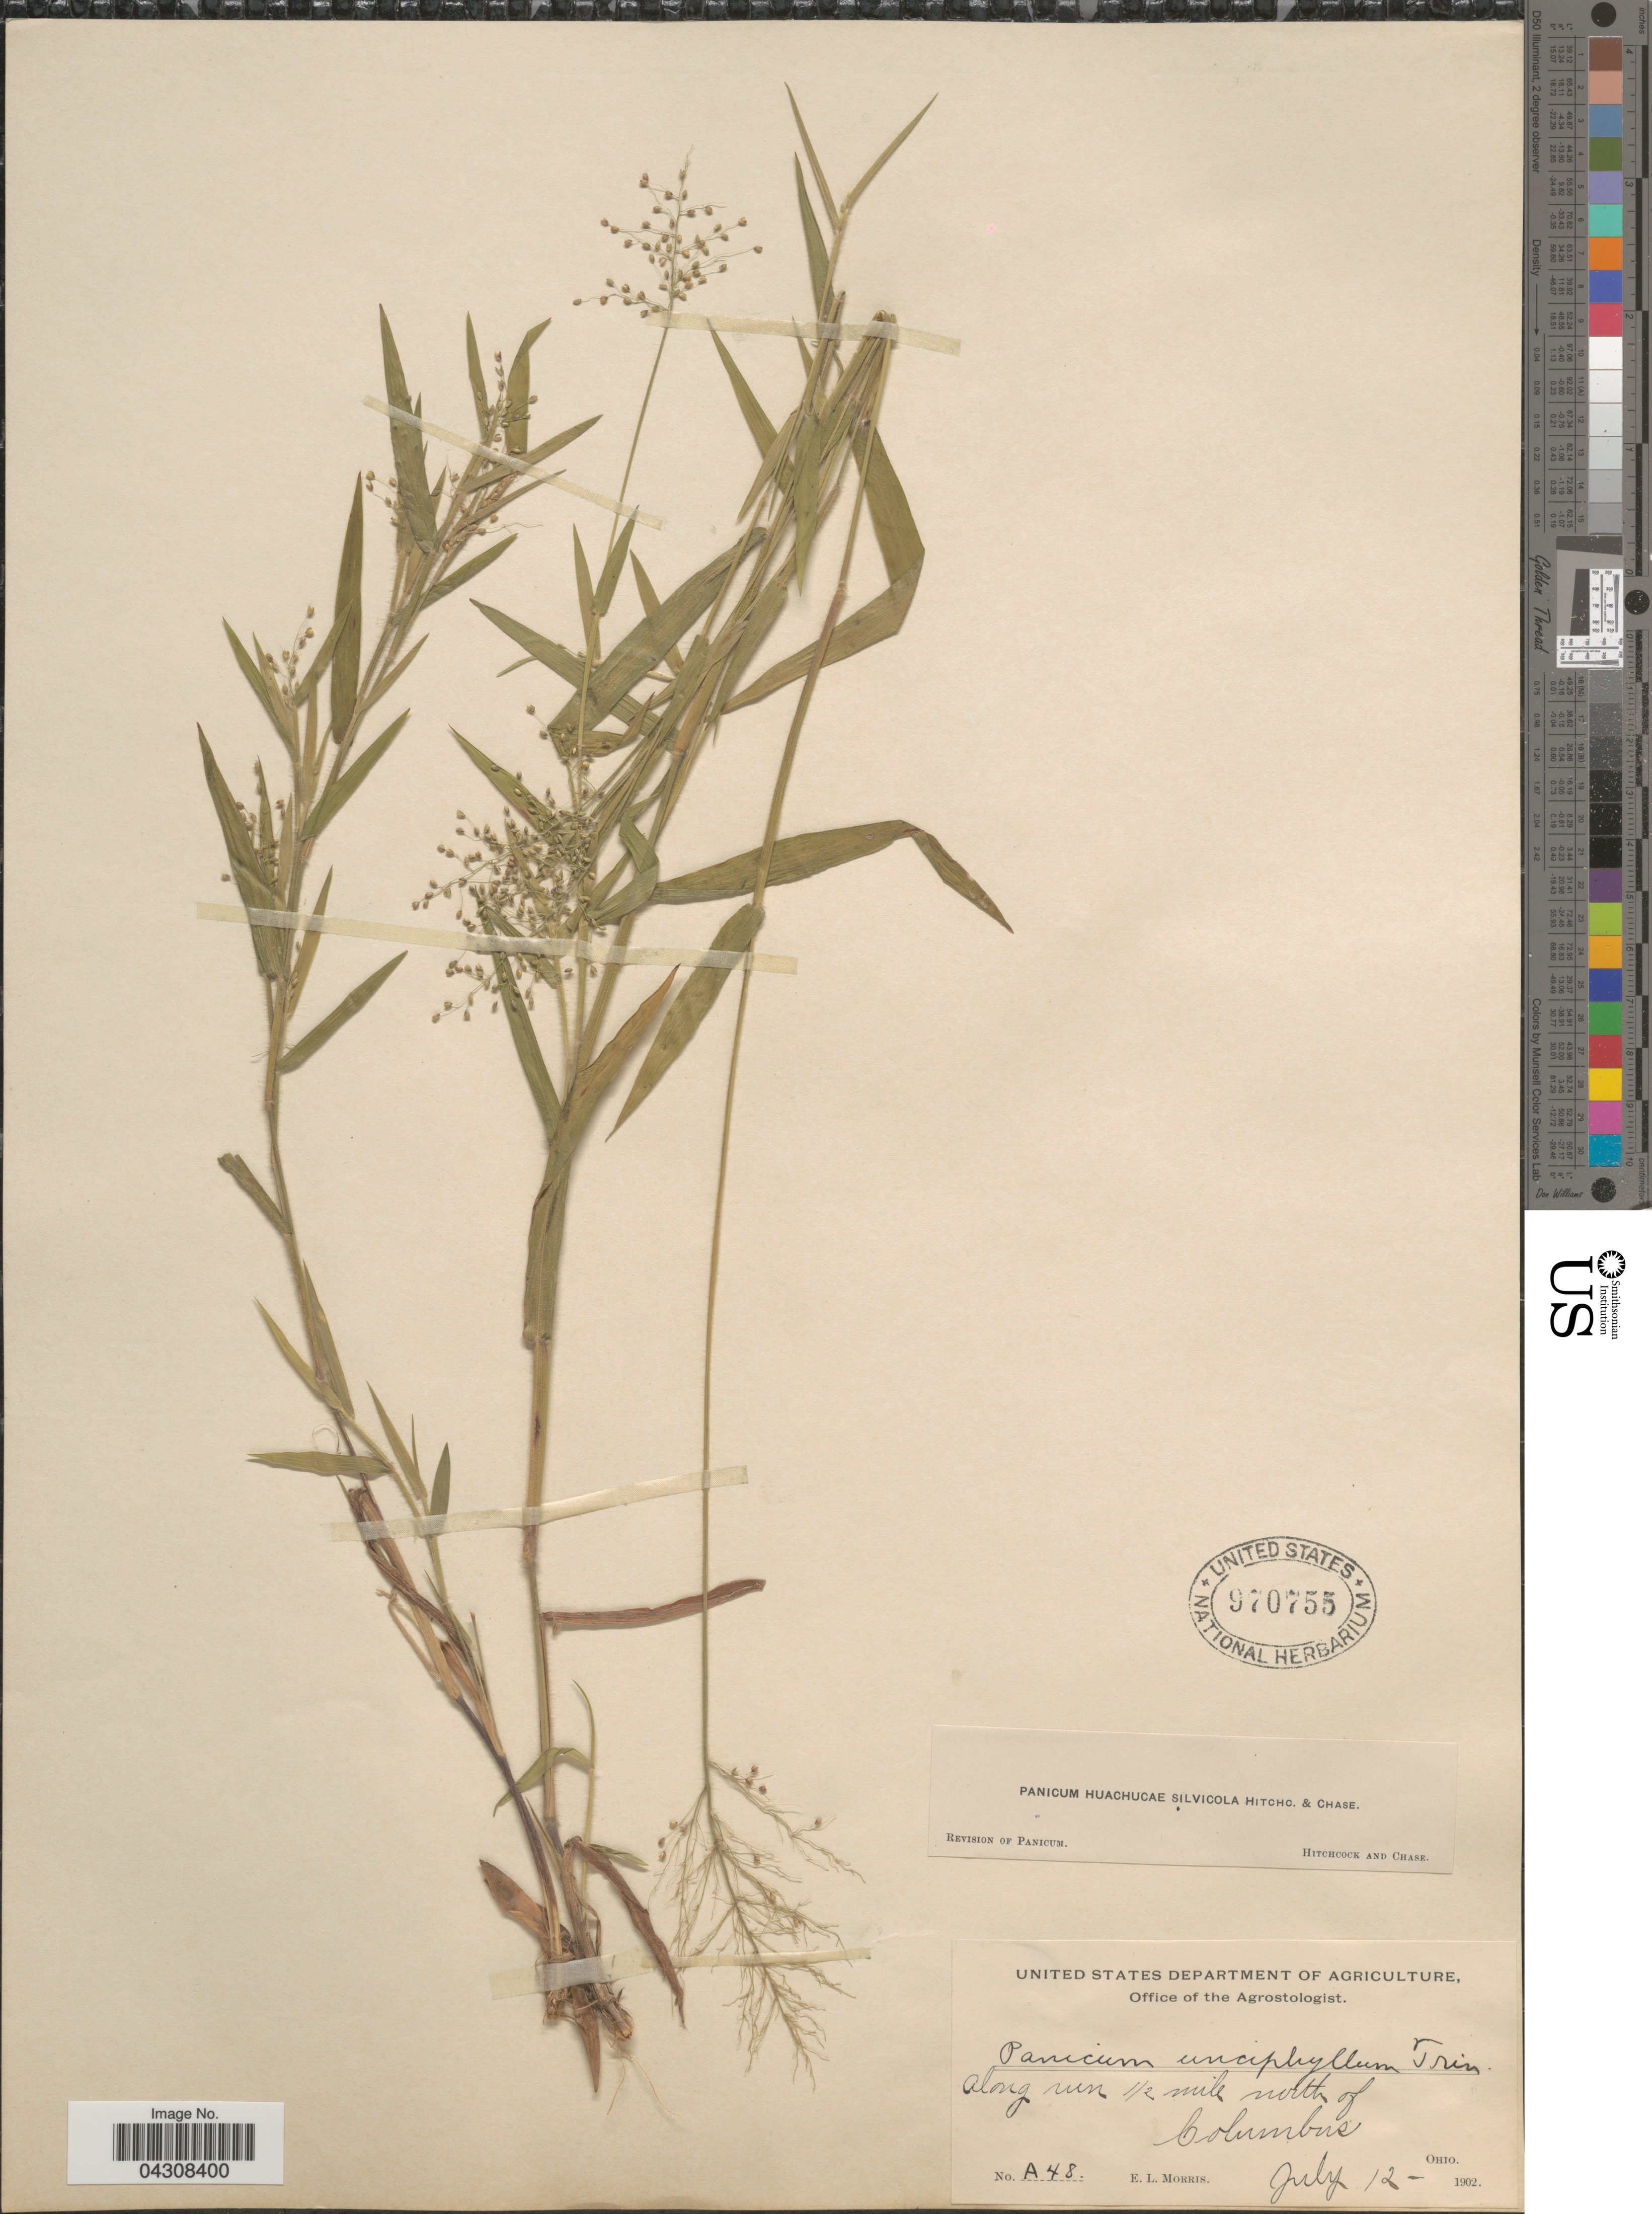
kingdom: Plantae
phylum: Tracheophyta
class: Liliopsida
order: Poales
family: Poaceae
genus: Dichanthelium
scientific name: Dichanthelium acuminatum var. acuminatum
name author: (Sw.) Gould & C.A. Clark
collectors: E. Morris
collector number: A48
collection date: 1902-07-12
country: United States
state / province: Ohio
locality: Along run ½ mile north of Colombus.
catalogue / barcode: US 970755